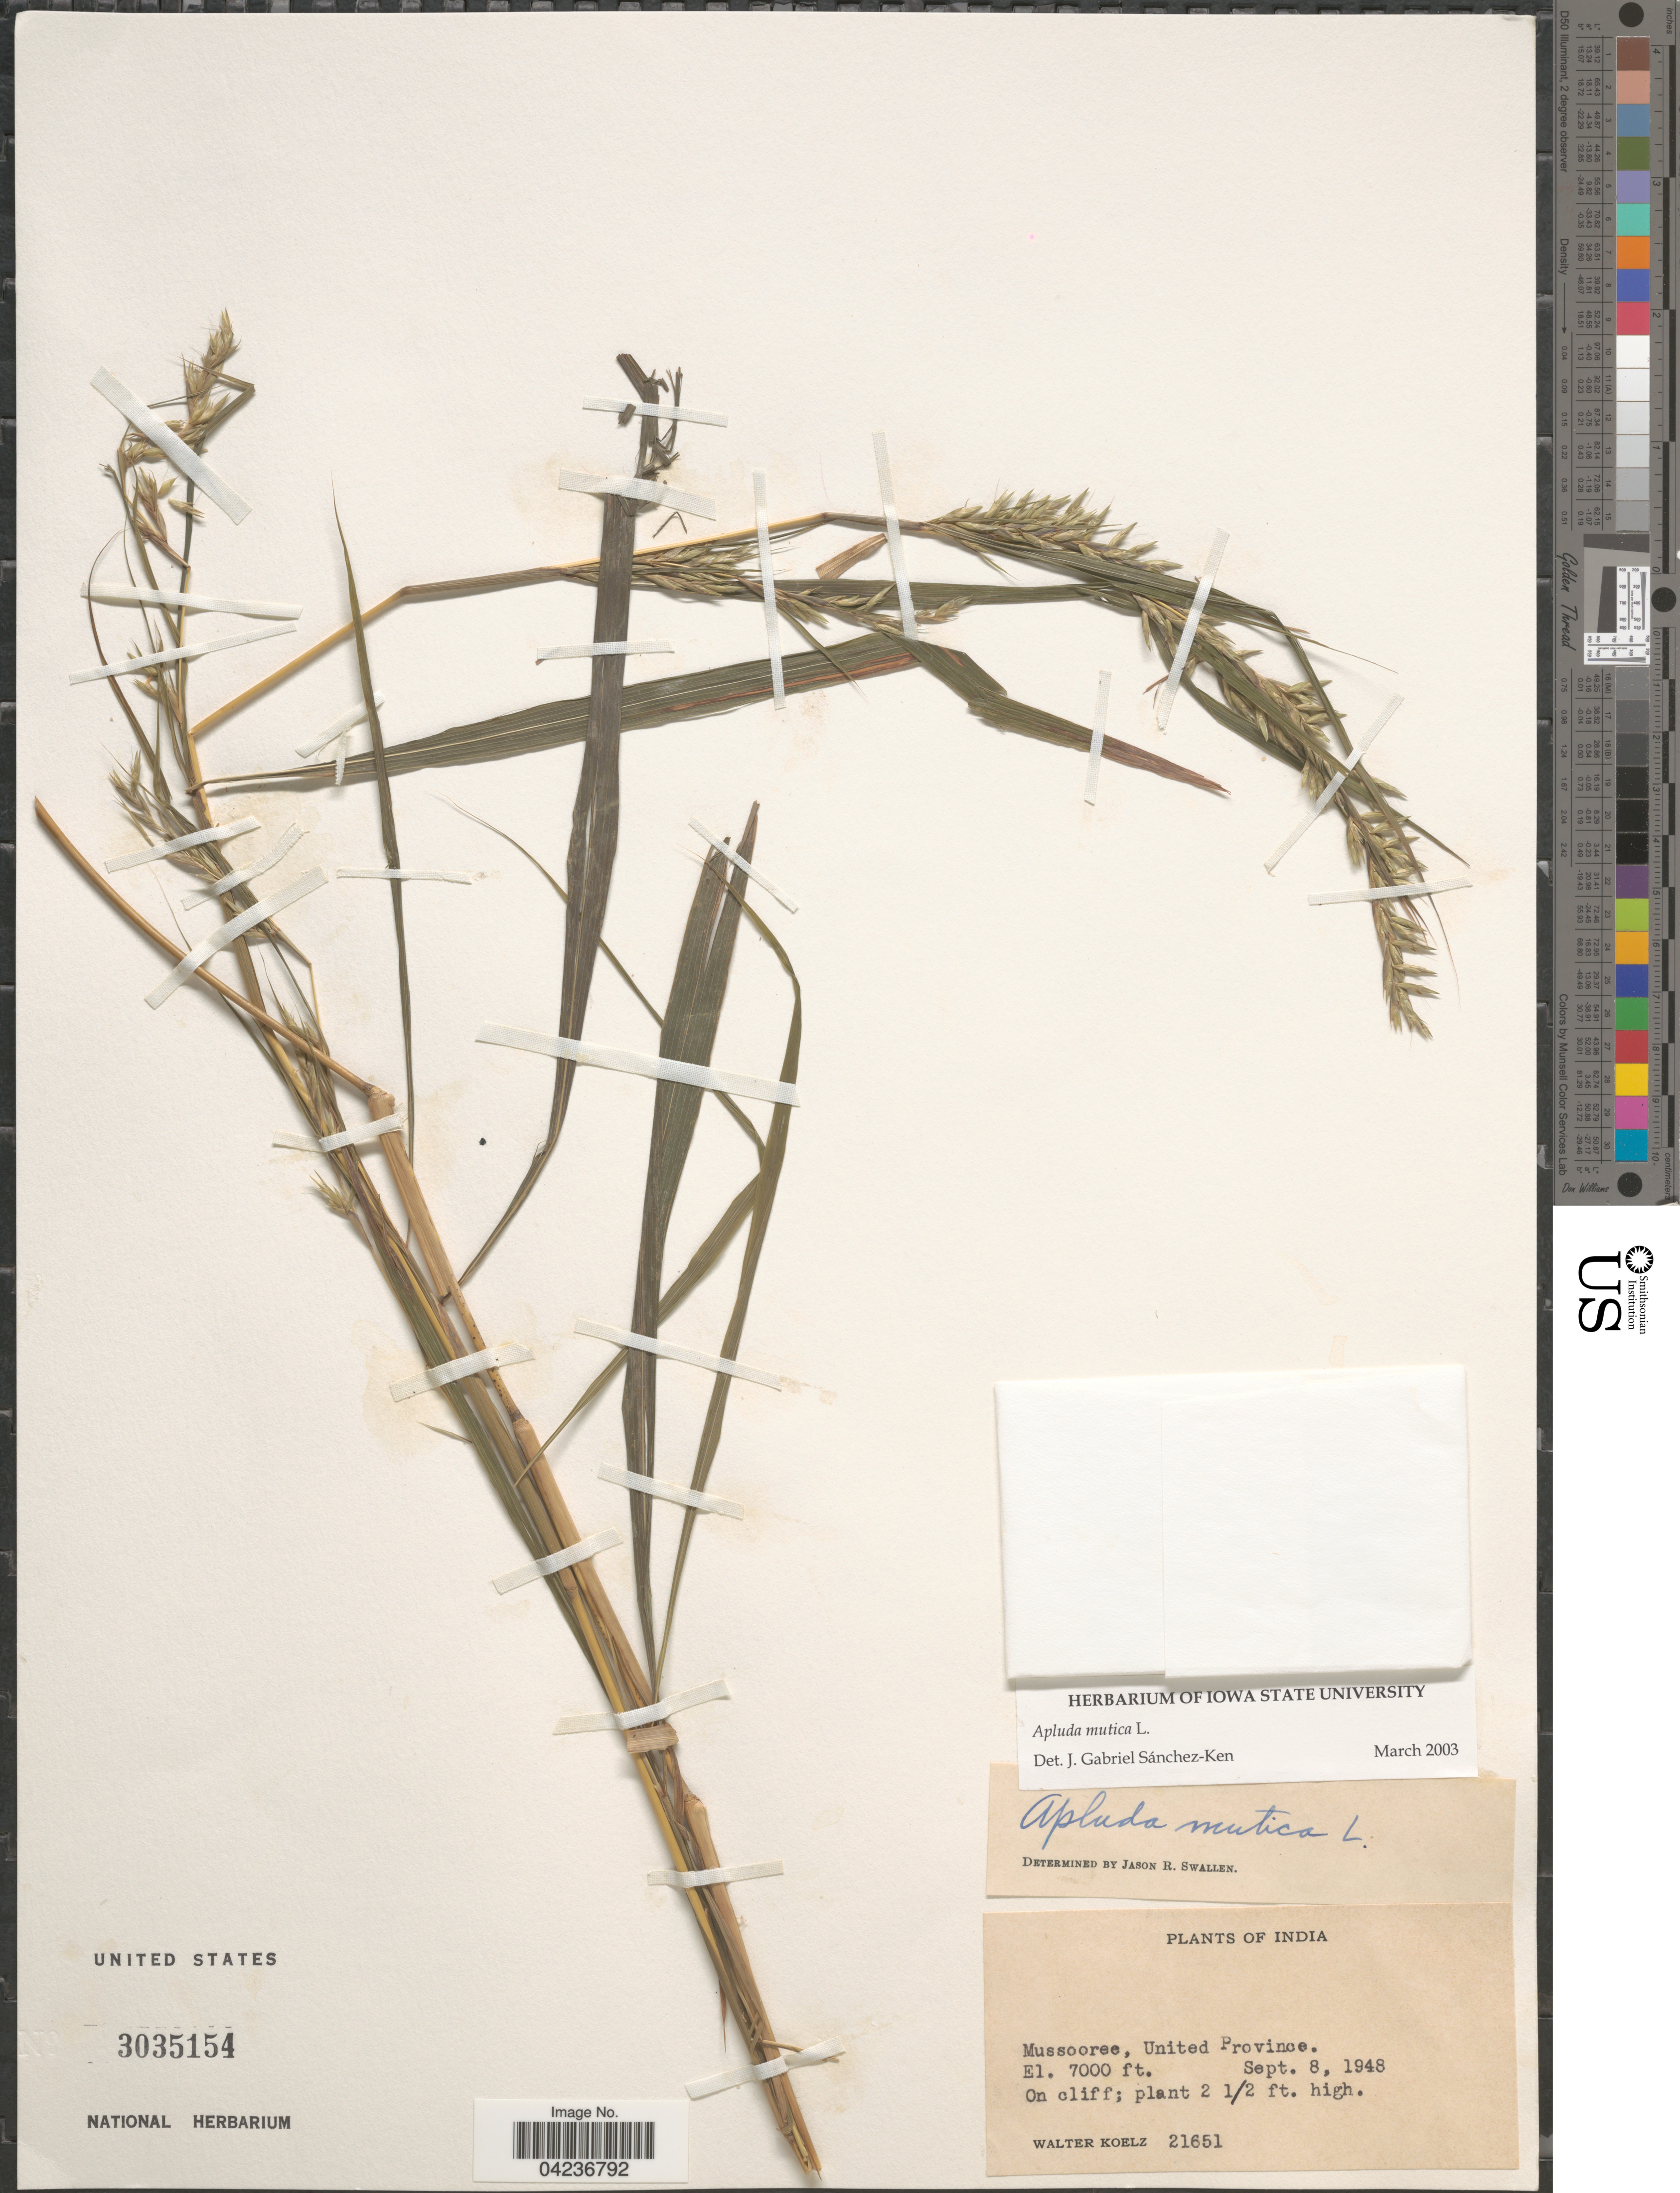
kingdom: Plantae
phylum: Tracheophyta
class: Liliopsida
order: Poales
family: Poaceae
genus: Apluda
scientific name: Apluda mutica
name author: L.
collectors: W. N. Koelz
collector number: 21651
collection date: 1948-09-08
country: India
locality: Mussooree, United Province.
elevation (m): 2134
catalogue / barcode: US 3035154